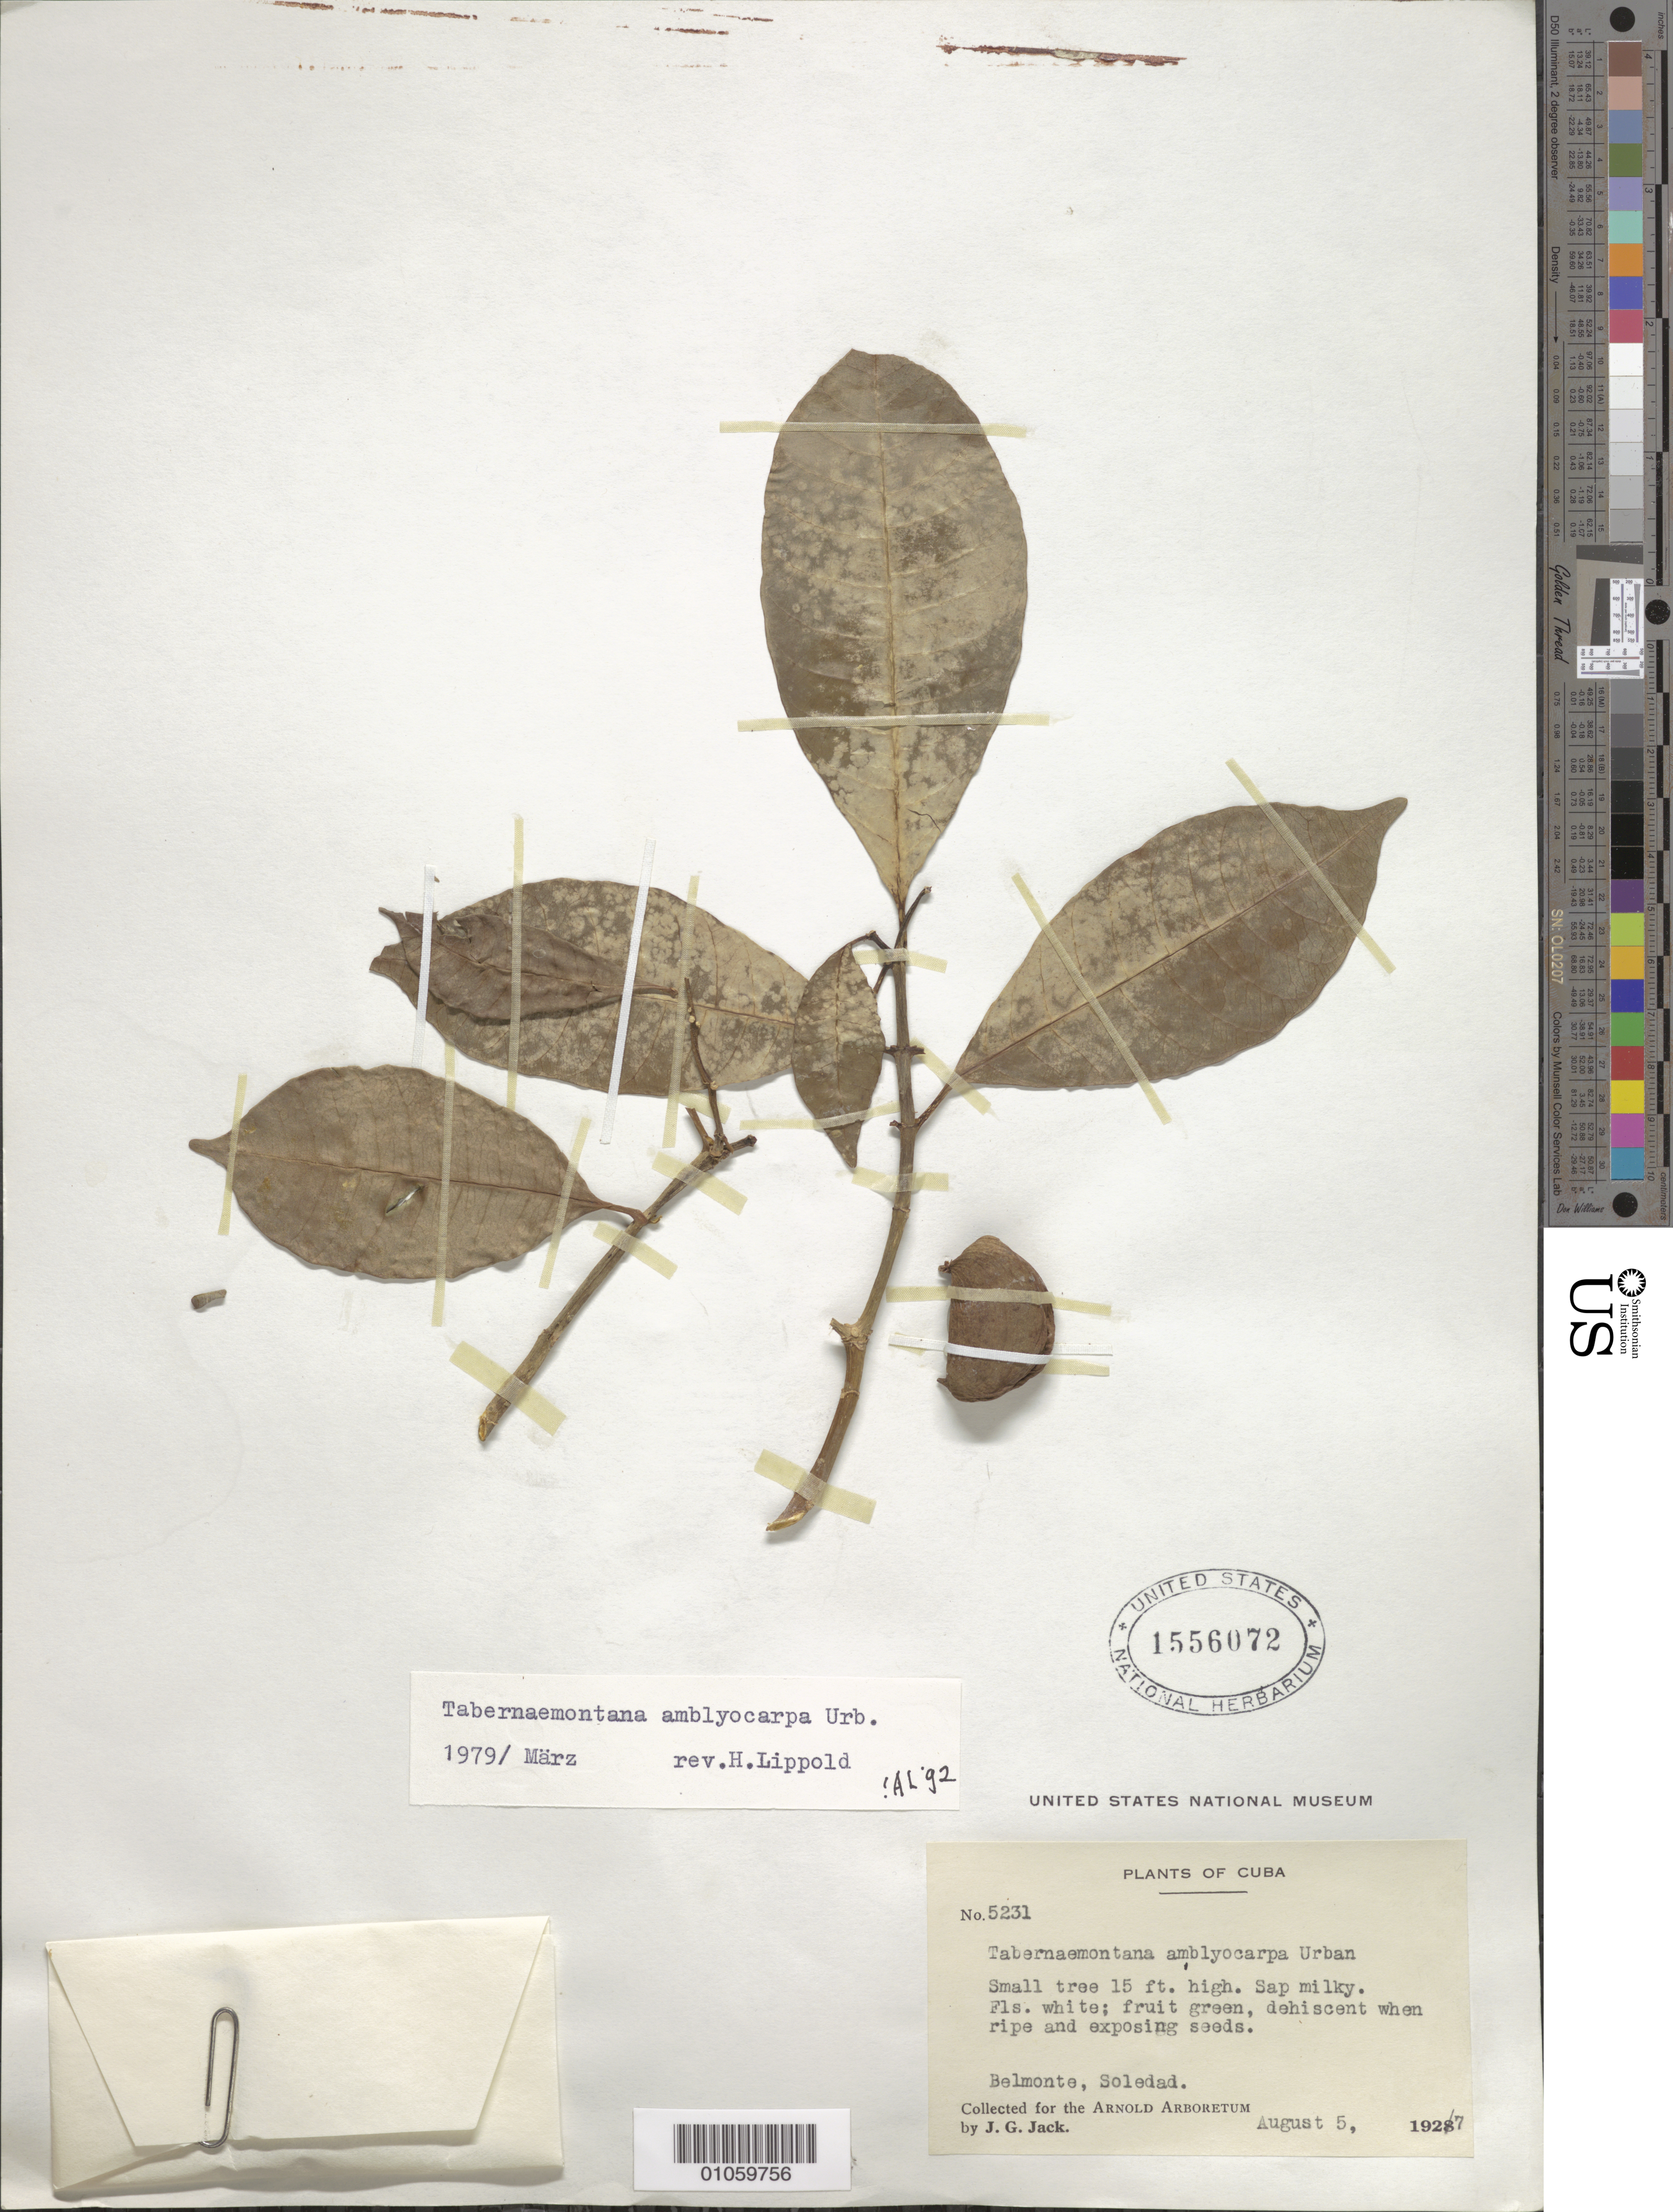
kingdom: Plantae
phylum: Tracheophyta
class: Magnoliopsida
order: Gentianales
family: Apocynaceae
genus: Tabernaemontana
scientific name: Tabernaemontana amblyocarpa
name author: Urb.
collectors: J. G. Jack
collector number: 5231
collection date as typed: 05 Aug 1927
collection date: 1927-08-05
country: Cuba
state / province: Cienfuegos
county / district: Santa Clara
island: Cuba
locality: Belmonte, Soledad, Cienfuegos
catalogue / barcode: US 1556072